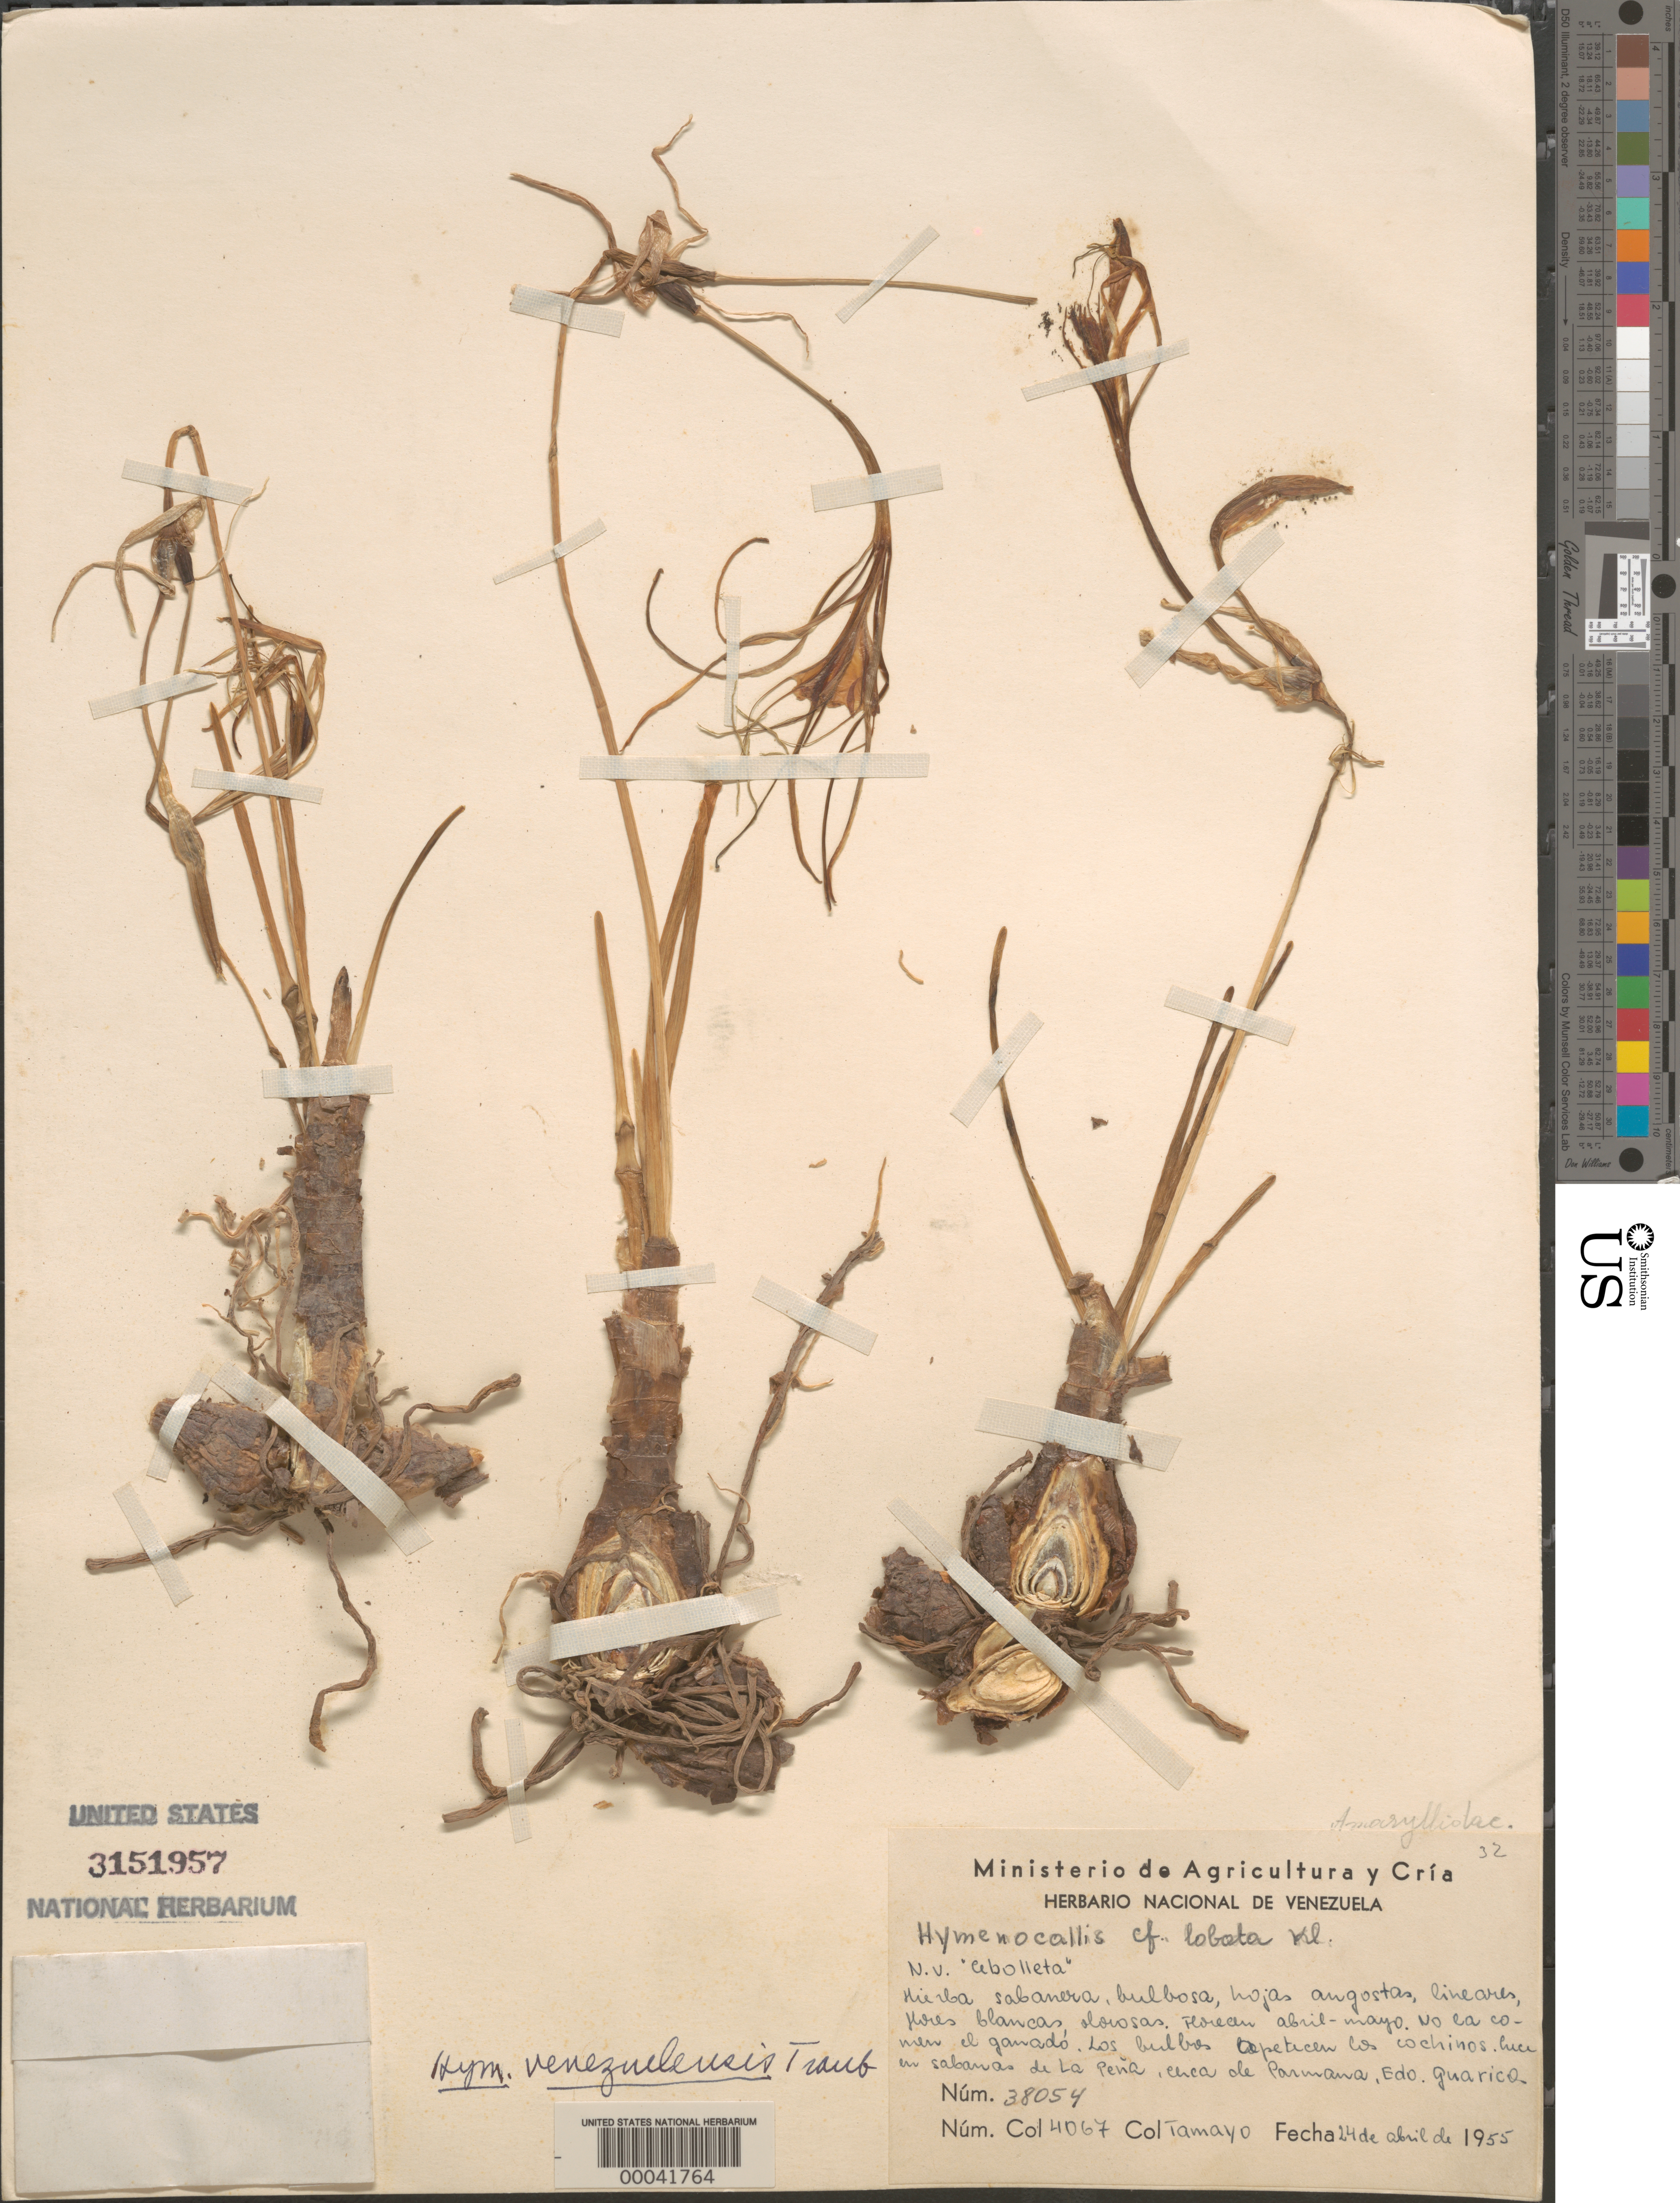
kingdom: Plantae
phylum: Tracheophyta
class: Liliopsida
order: Asparagales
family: Amaryllidaceae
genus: Hymenocallis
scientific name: Hymenocallis venezuelensis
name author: Traub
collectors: F. Tamayo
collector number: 4067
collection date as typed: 24 Apr 1955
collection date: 1955-04-24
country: Venezuela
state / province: Guárico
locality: Around parmana, la pena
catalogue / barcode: US 3151957